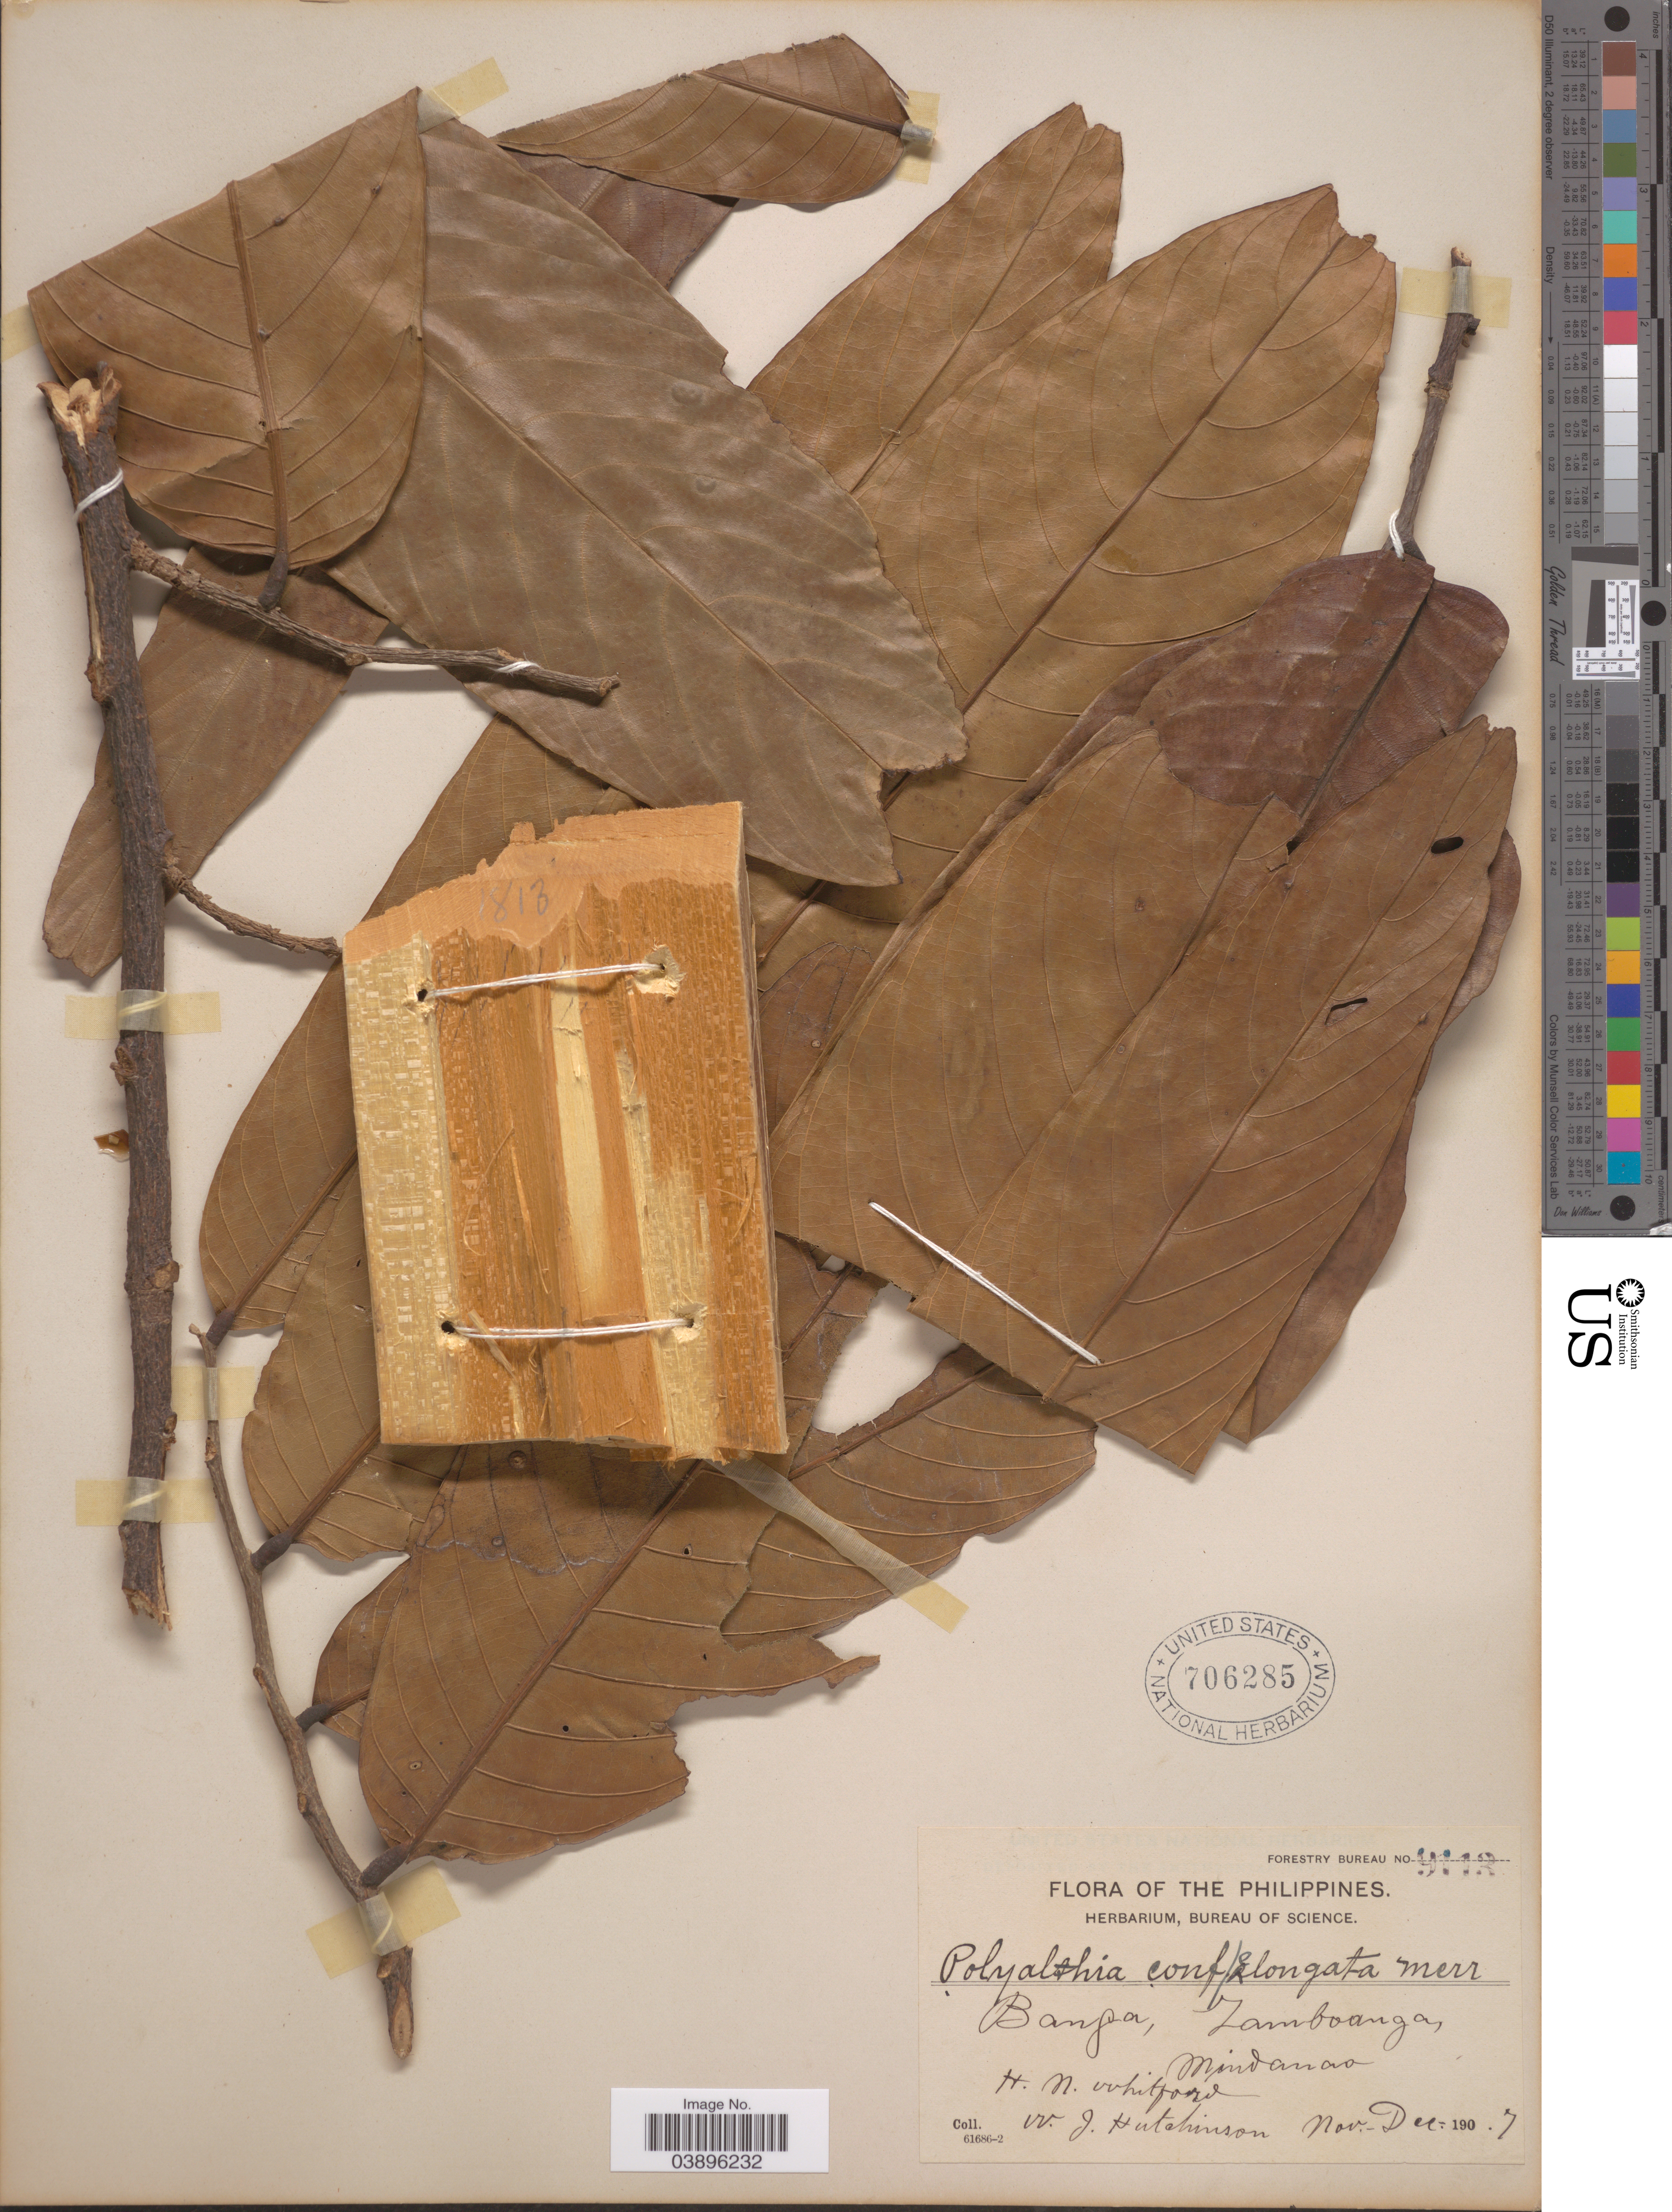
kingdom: Plantae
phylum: Tracheophyta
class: Magnoliopsida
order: Magnoliales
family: Annonaceae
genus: Polyalthia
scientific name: Polyalthia elongata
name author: Merr.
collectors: H. N. Whitford & W. J. Hutchinson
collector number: Forestry Bureau 9113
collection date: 1907-11/1907-12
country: Philippines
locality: Banga, Zamboanga, Mindanao.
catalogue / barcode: US 706285